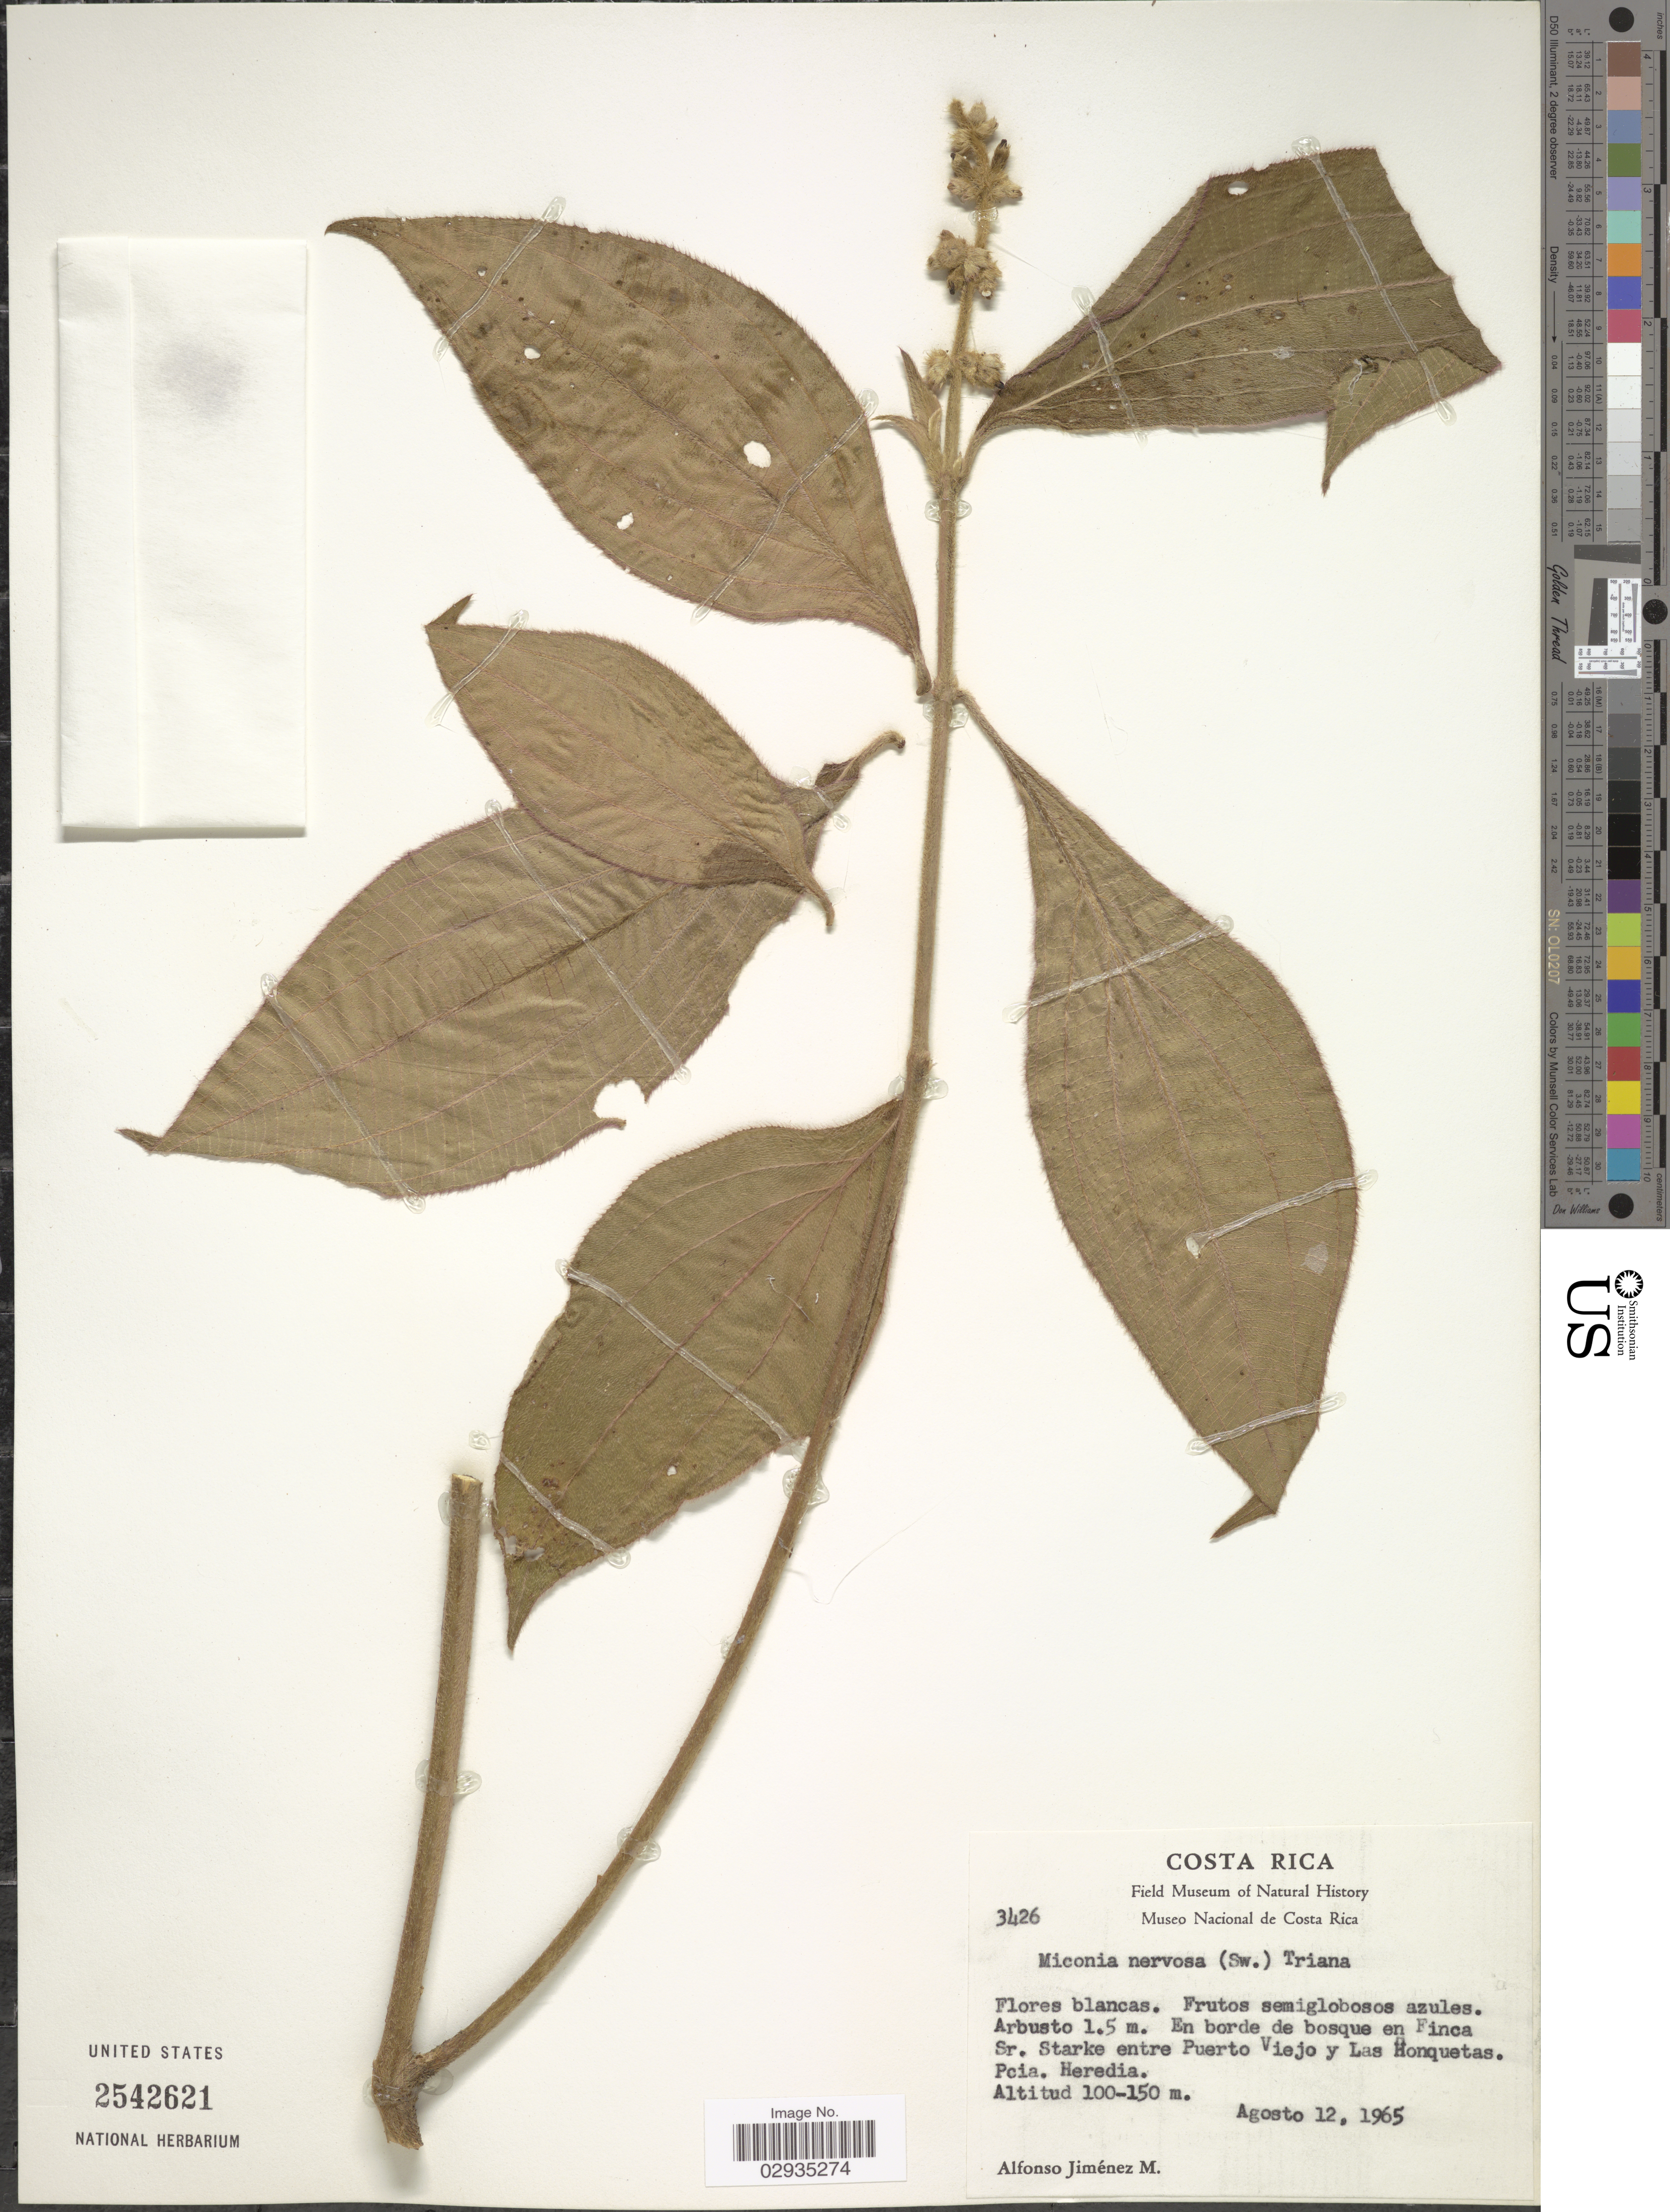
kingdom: Plantae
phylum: Tracheophyta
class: Magnoliopsida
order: Myrtales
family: Melastomataceae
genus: Miconia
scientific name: Miconia nervosa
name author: (Sm.) Triana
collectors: A. Jimenez M.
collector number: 3426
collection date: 1965-08-12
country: Costa Rica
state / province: Heredia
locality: En Borde de bosque en Finca Sr. Starke entre Puerto Viejo y Las Honquetas, Pcia. Heredia.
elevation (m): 100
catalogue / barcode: US 2542621